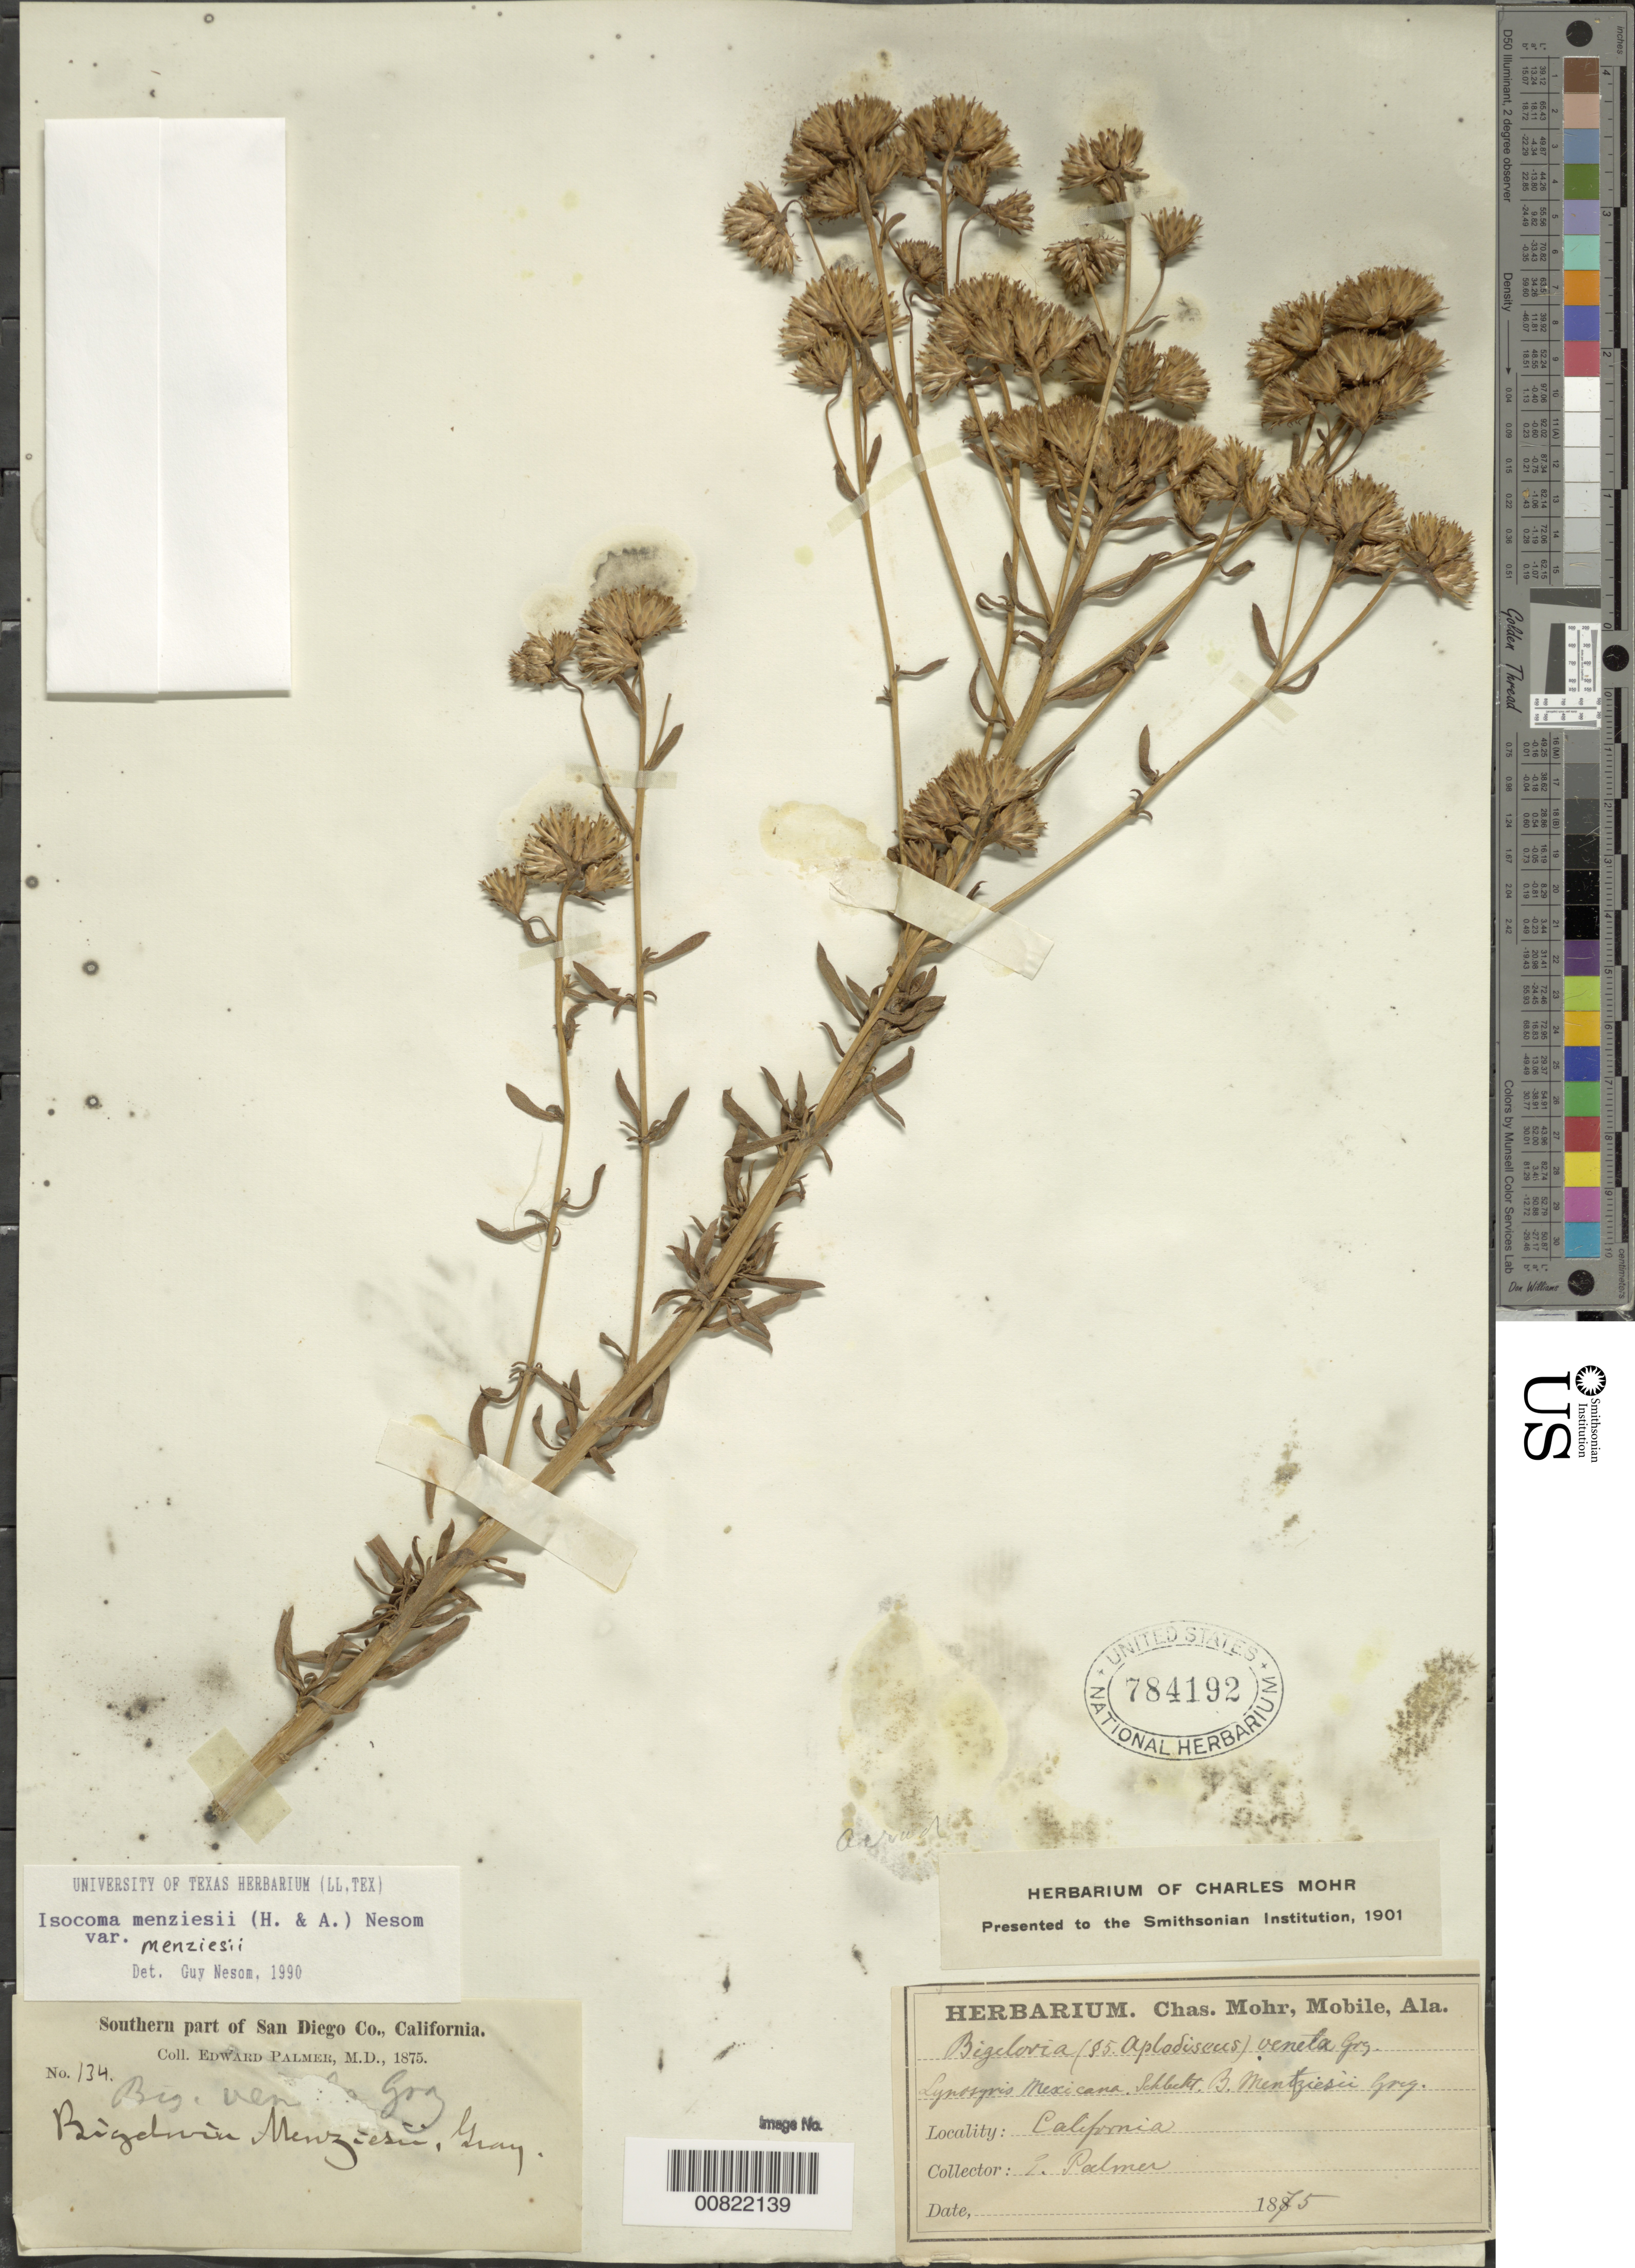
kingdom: Plantae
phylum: Tracheophyta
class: Magnoliopsida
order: Asterales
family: Asteraceae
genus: Isocoma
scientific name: Isocoma menziesii var. menziesii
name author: (Hook.) G.L. Nesom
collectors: E. Palmer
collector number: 134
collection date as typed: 1875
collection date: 1875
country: United States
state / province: California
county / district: San Diego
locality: Southern part of San Diego County, California.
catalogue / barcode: US 784192